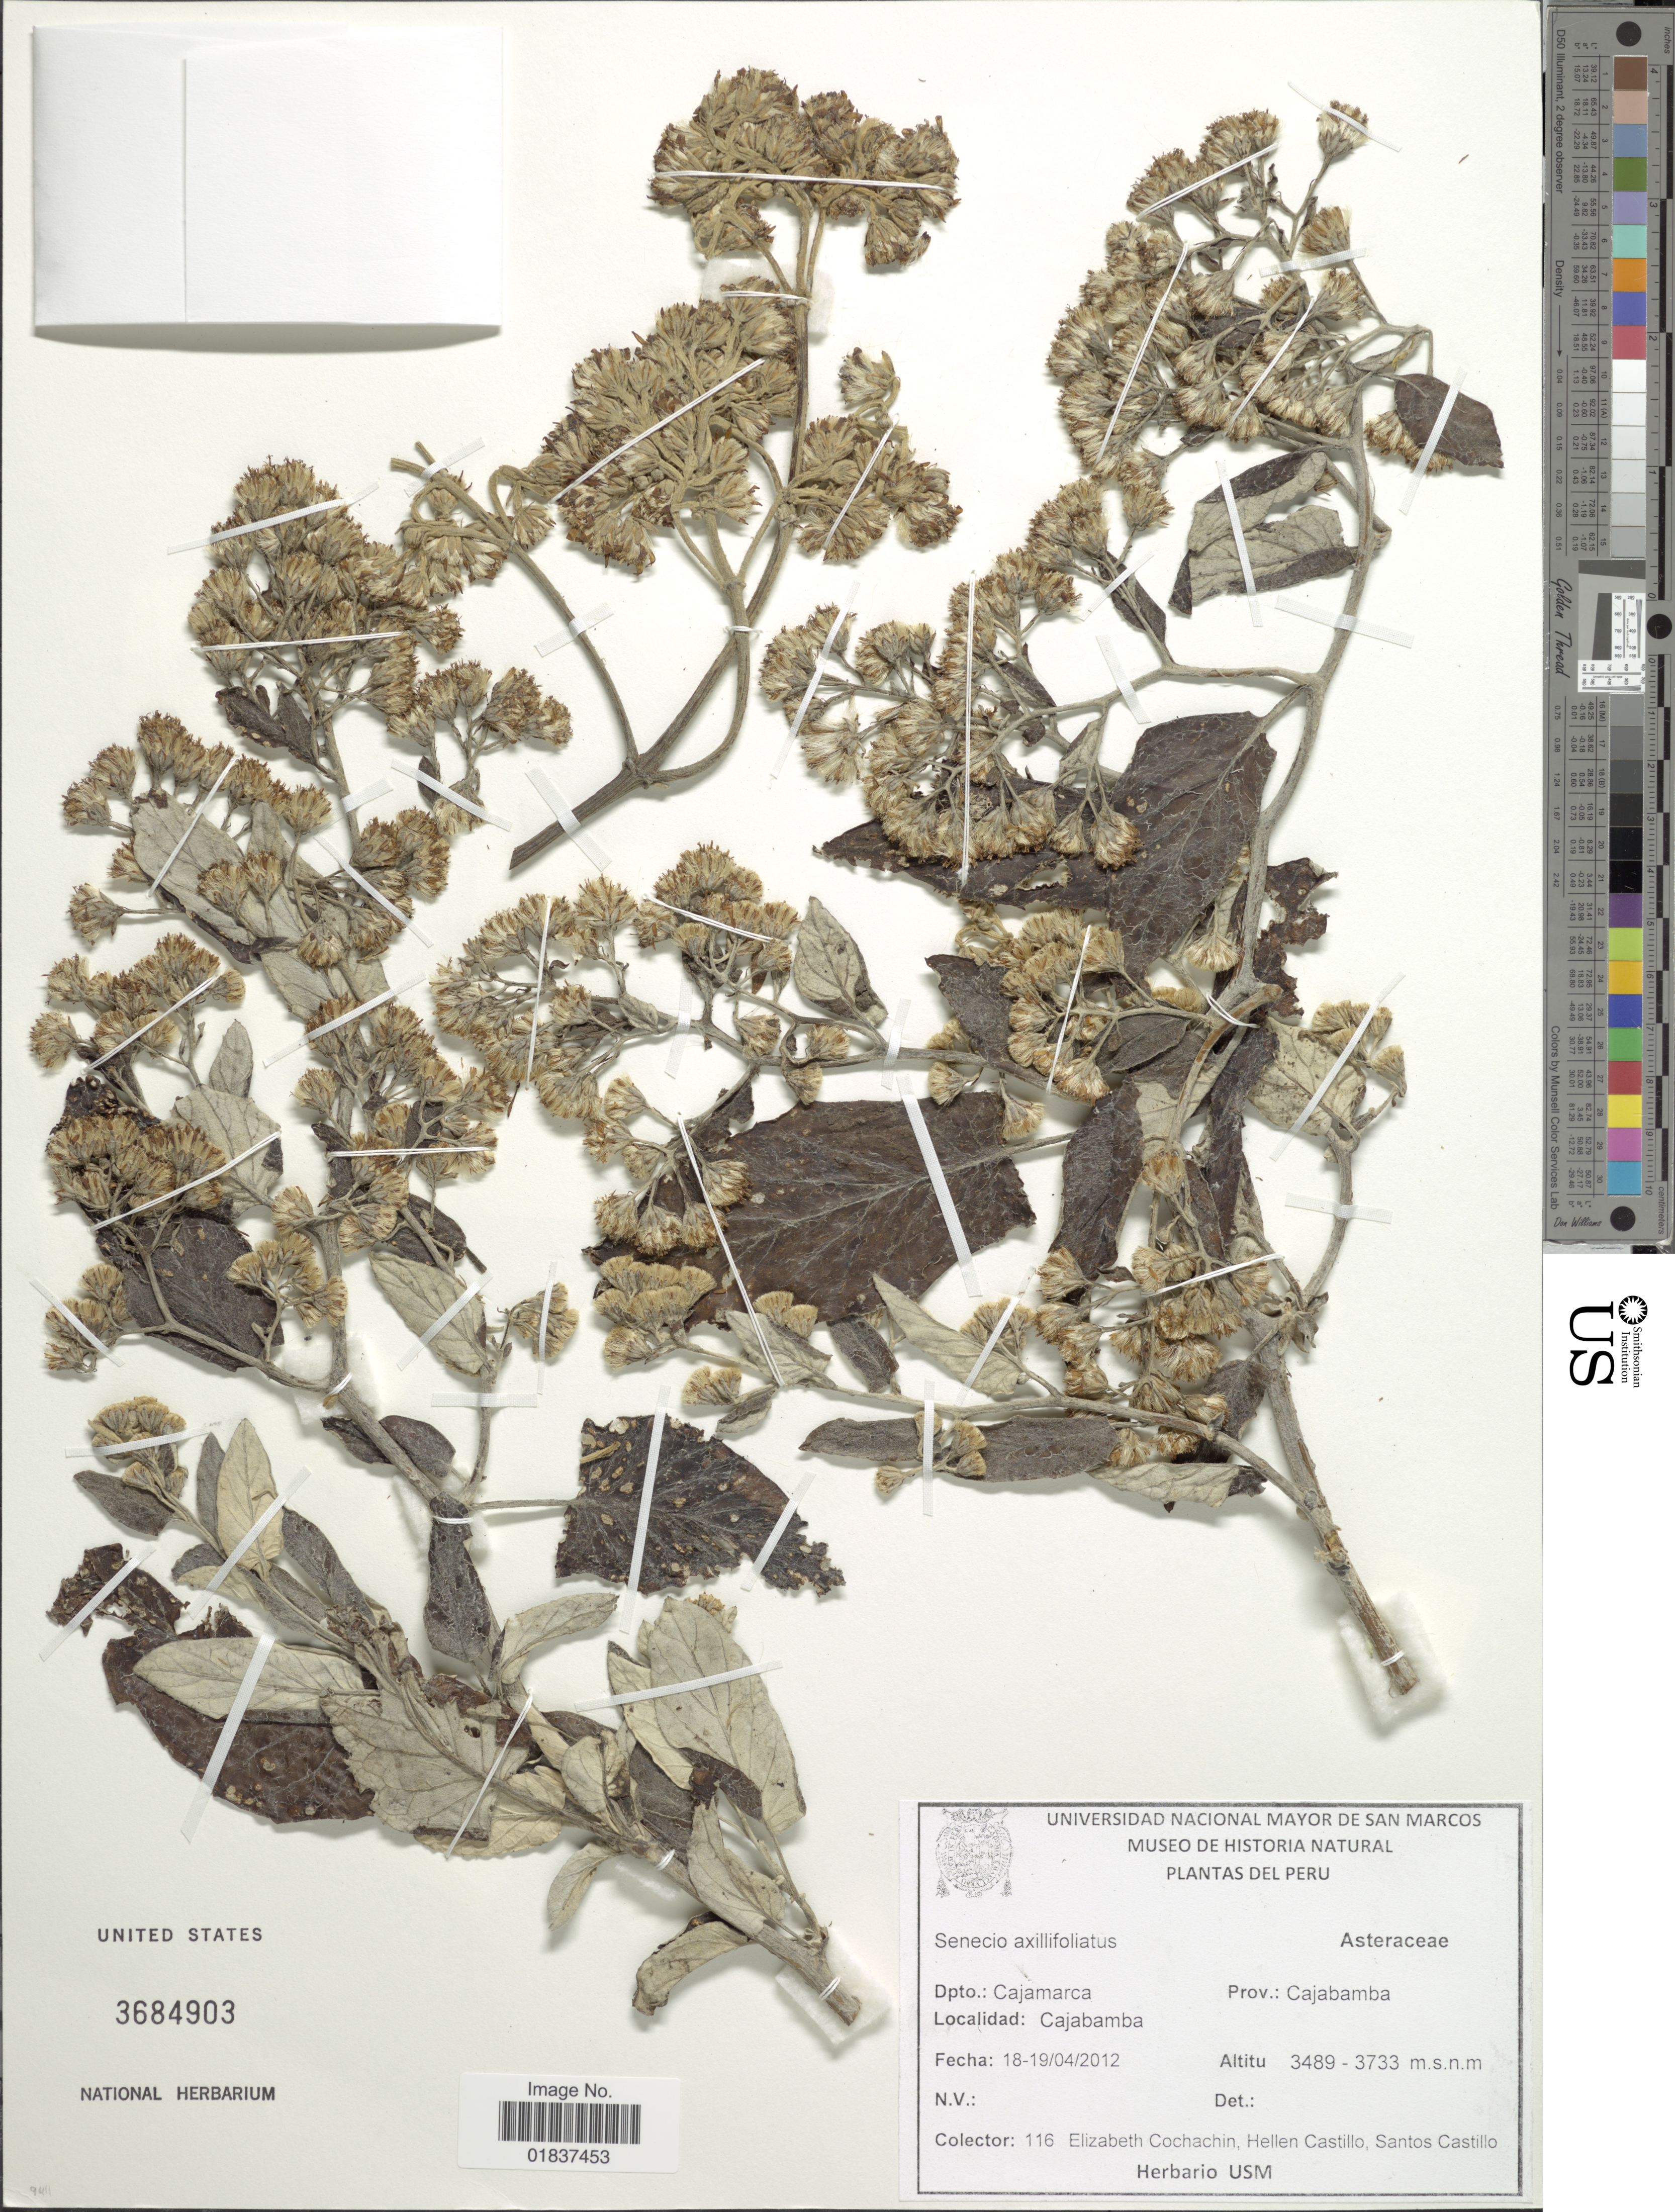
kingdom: Plantae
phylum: Tracheophyta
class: Magnoliopsida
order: Asterales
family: Asteraceae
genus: Senecio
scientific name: Senecio axillifoliatus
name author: Cuatrec.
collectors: E. Cochachin Guerrero, H. Castillo & S. Castillo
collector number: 116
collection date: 2012-04-18/2012-04-19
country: Peru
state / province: Cajamarca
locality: Dpto.: Cajamarca. Prov.: Cajambamba.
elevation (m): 3489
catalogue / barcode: US 3684903